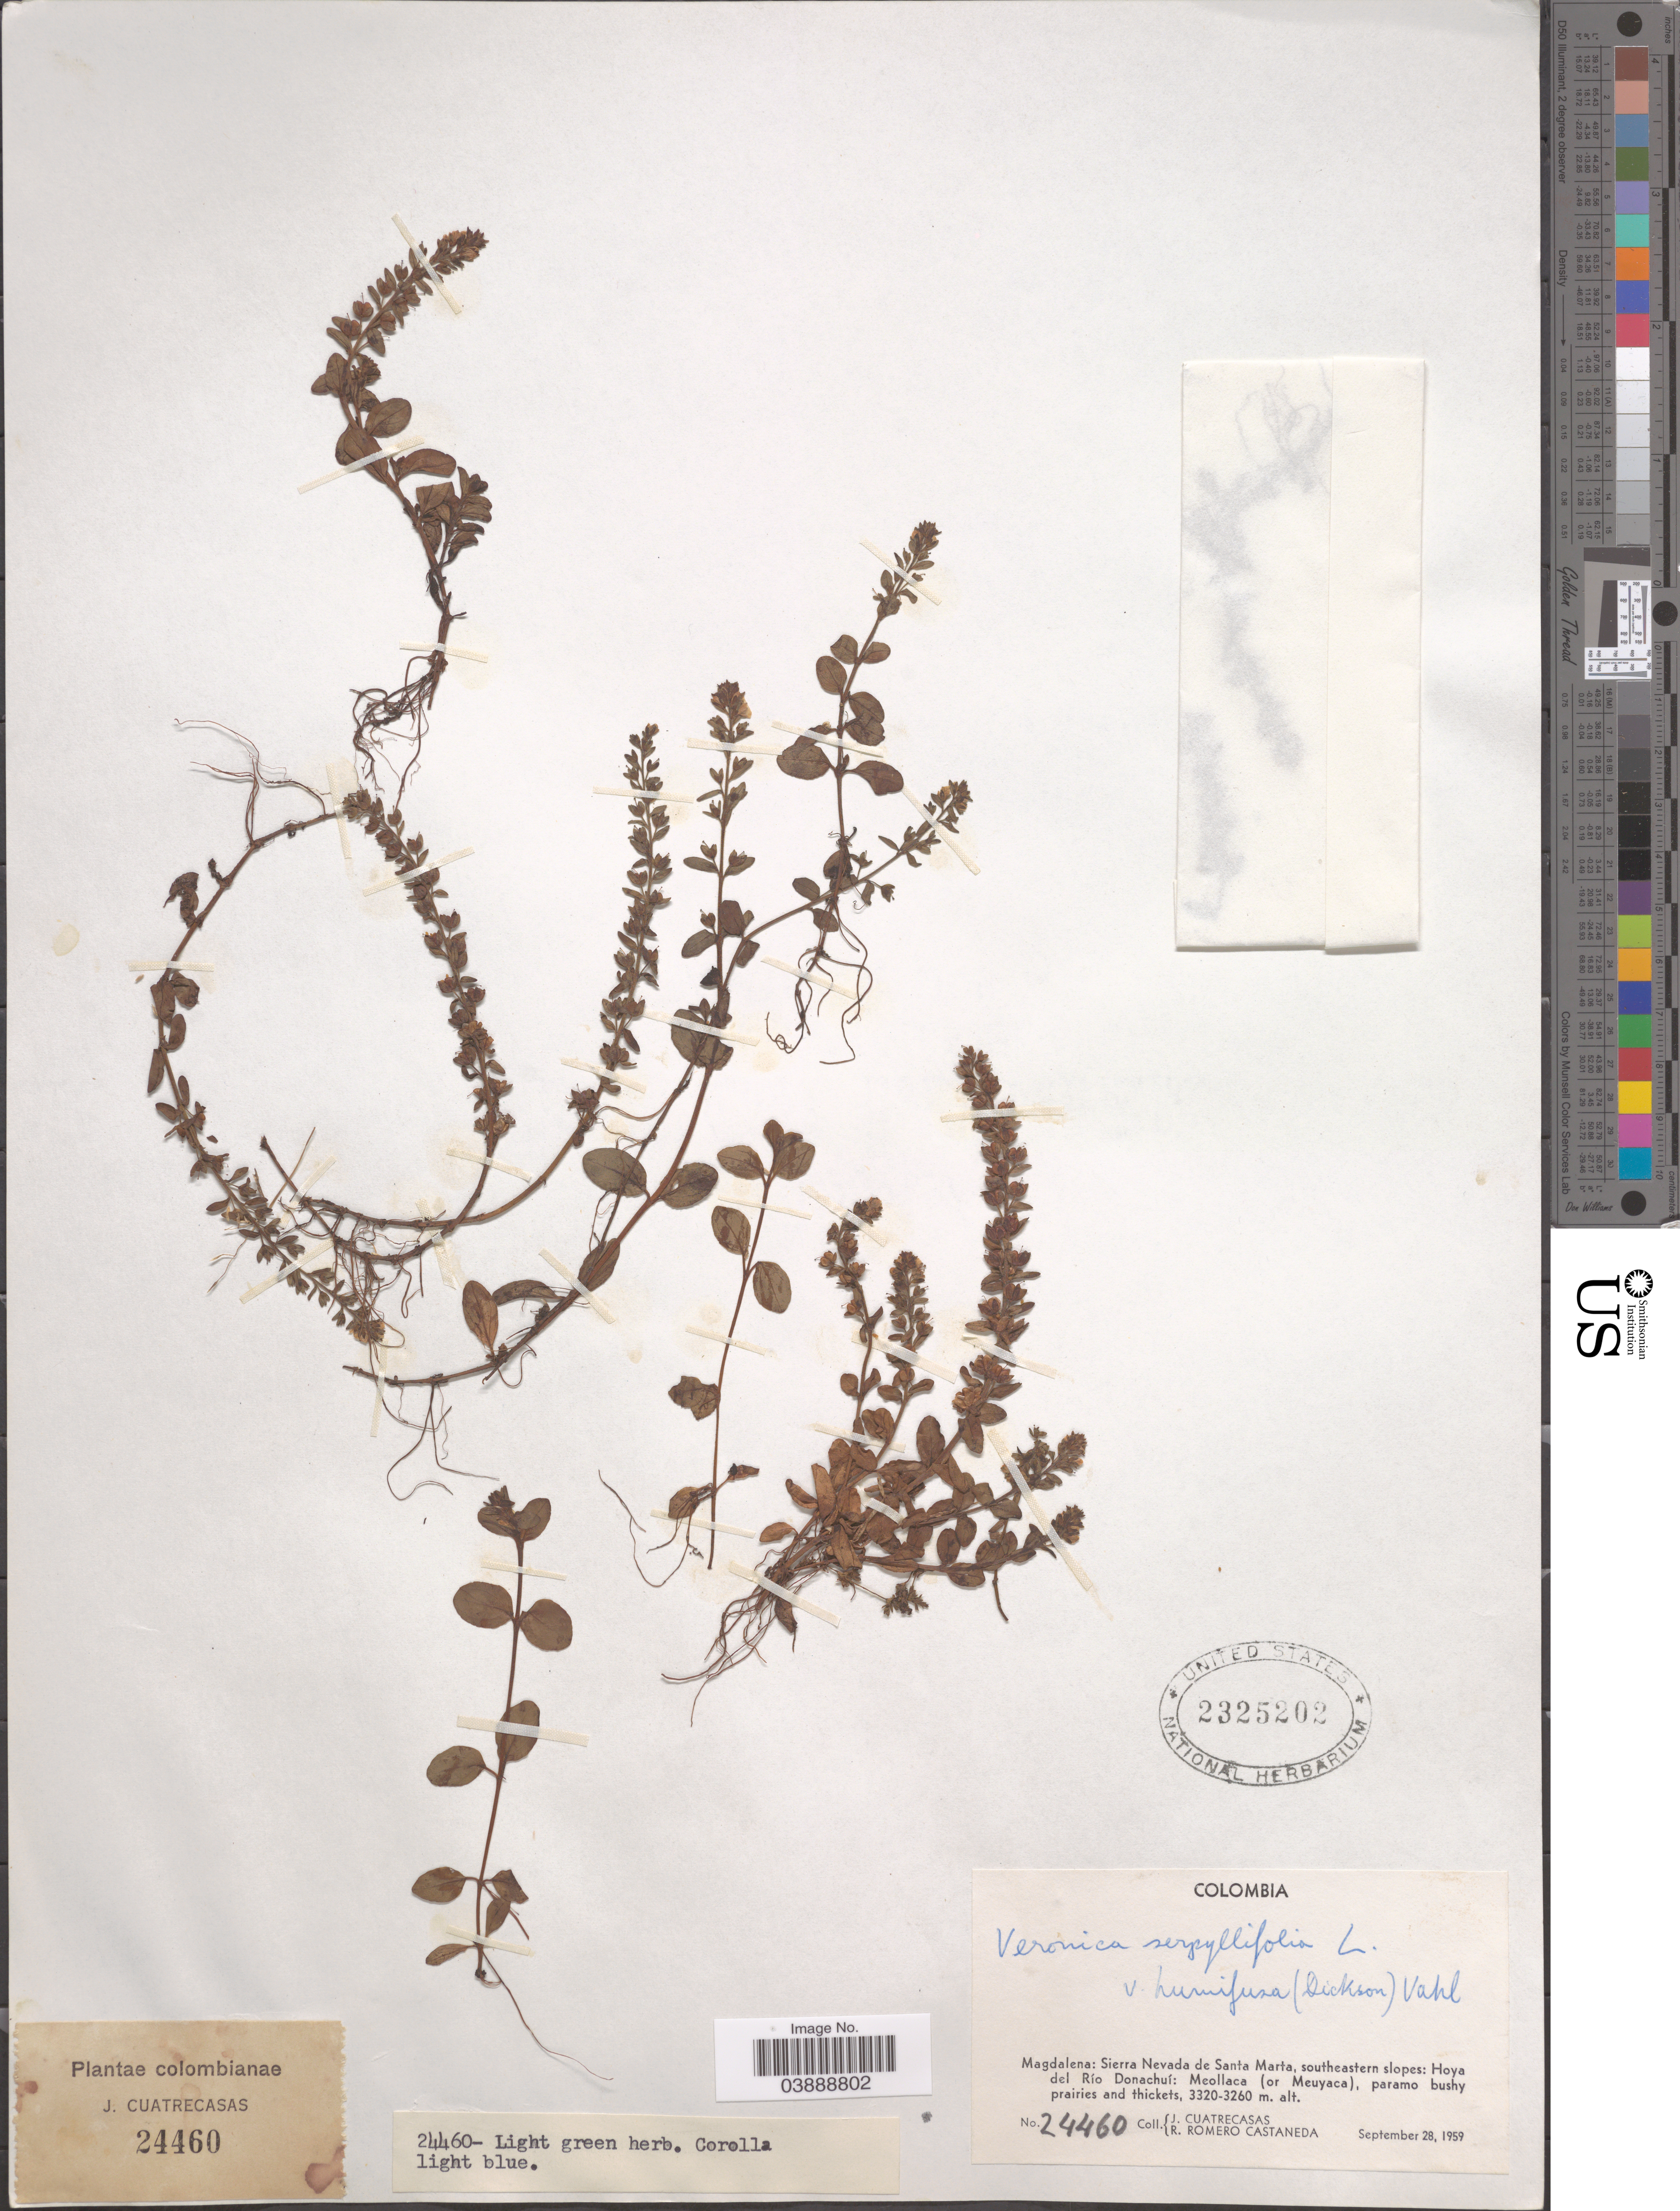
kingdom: Plantae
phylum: Tracheophyta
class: Magnoliopsida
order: Lamiales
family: Plantaginaceae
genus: Veronica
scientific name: Veronica serpyllifolia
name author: L.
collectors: J. Cuatrecasas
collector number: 24460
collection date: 1959-09-28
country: Colombia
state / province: Magdalena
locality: Sierra Nevada de Santa Marta, southeastern slopes: Hoya del Río Donachuí: Meollaca (or Meuyaca).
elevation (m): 3260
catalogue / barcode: US 2325202